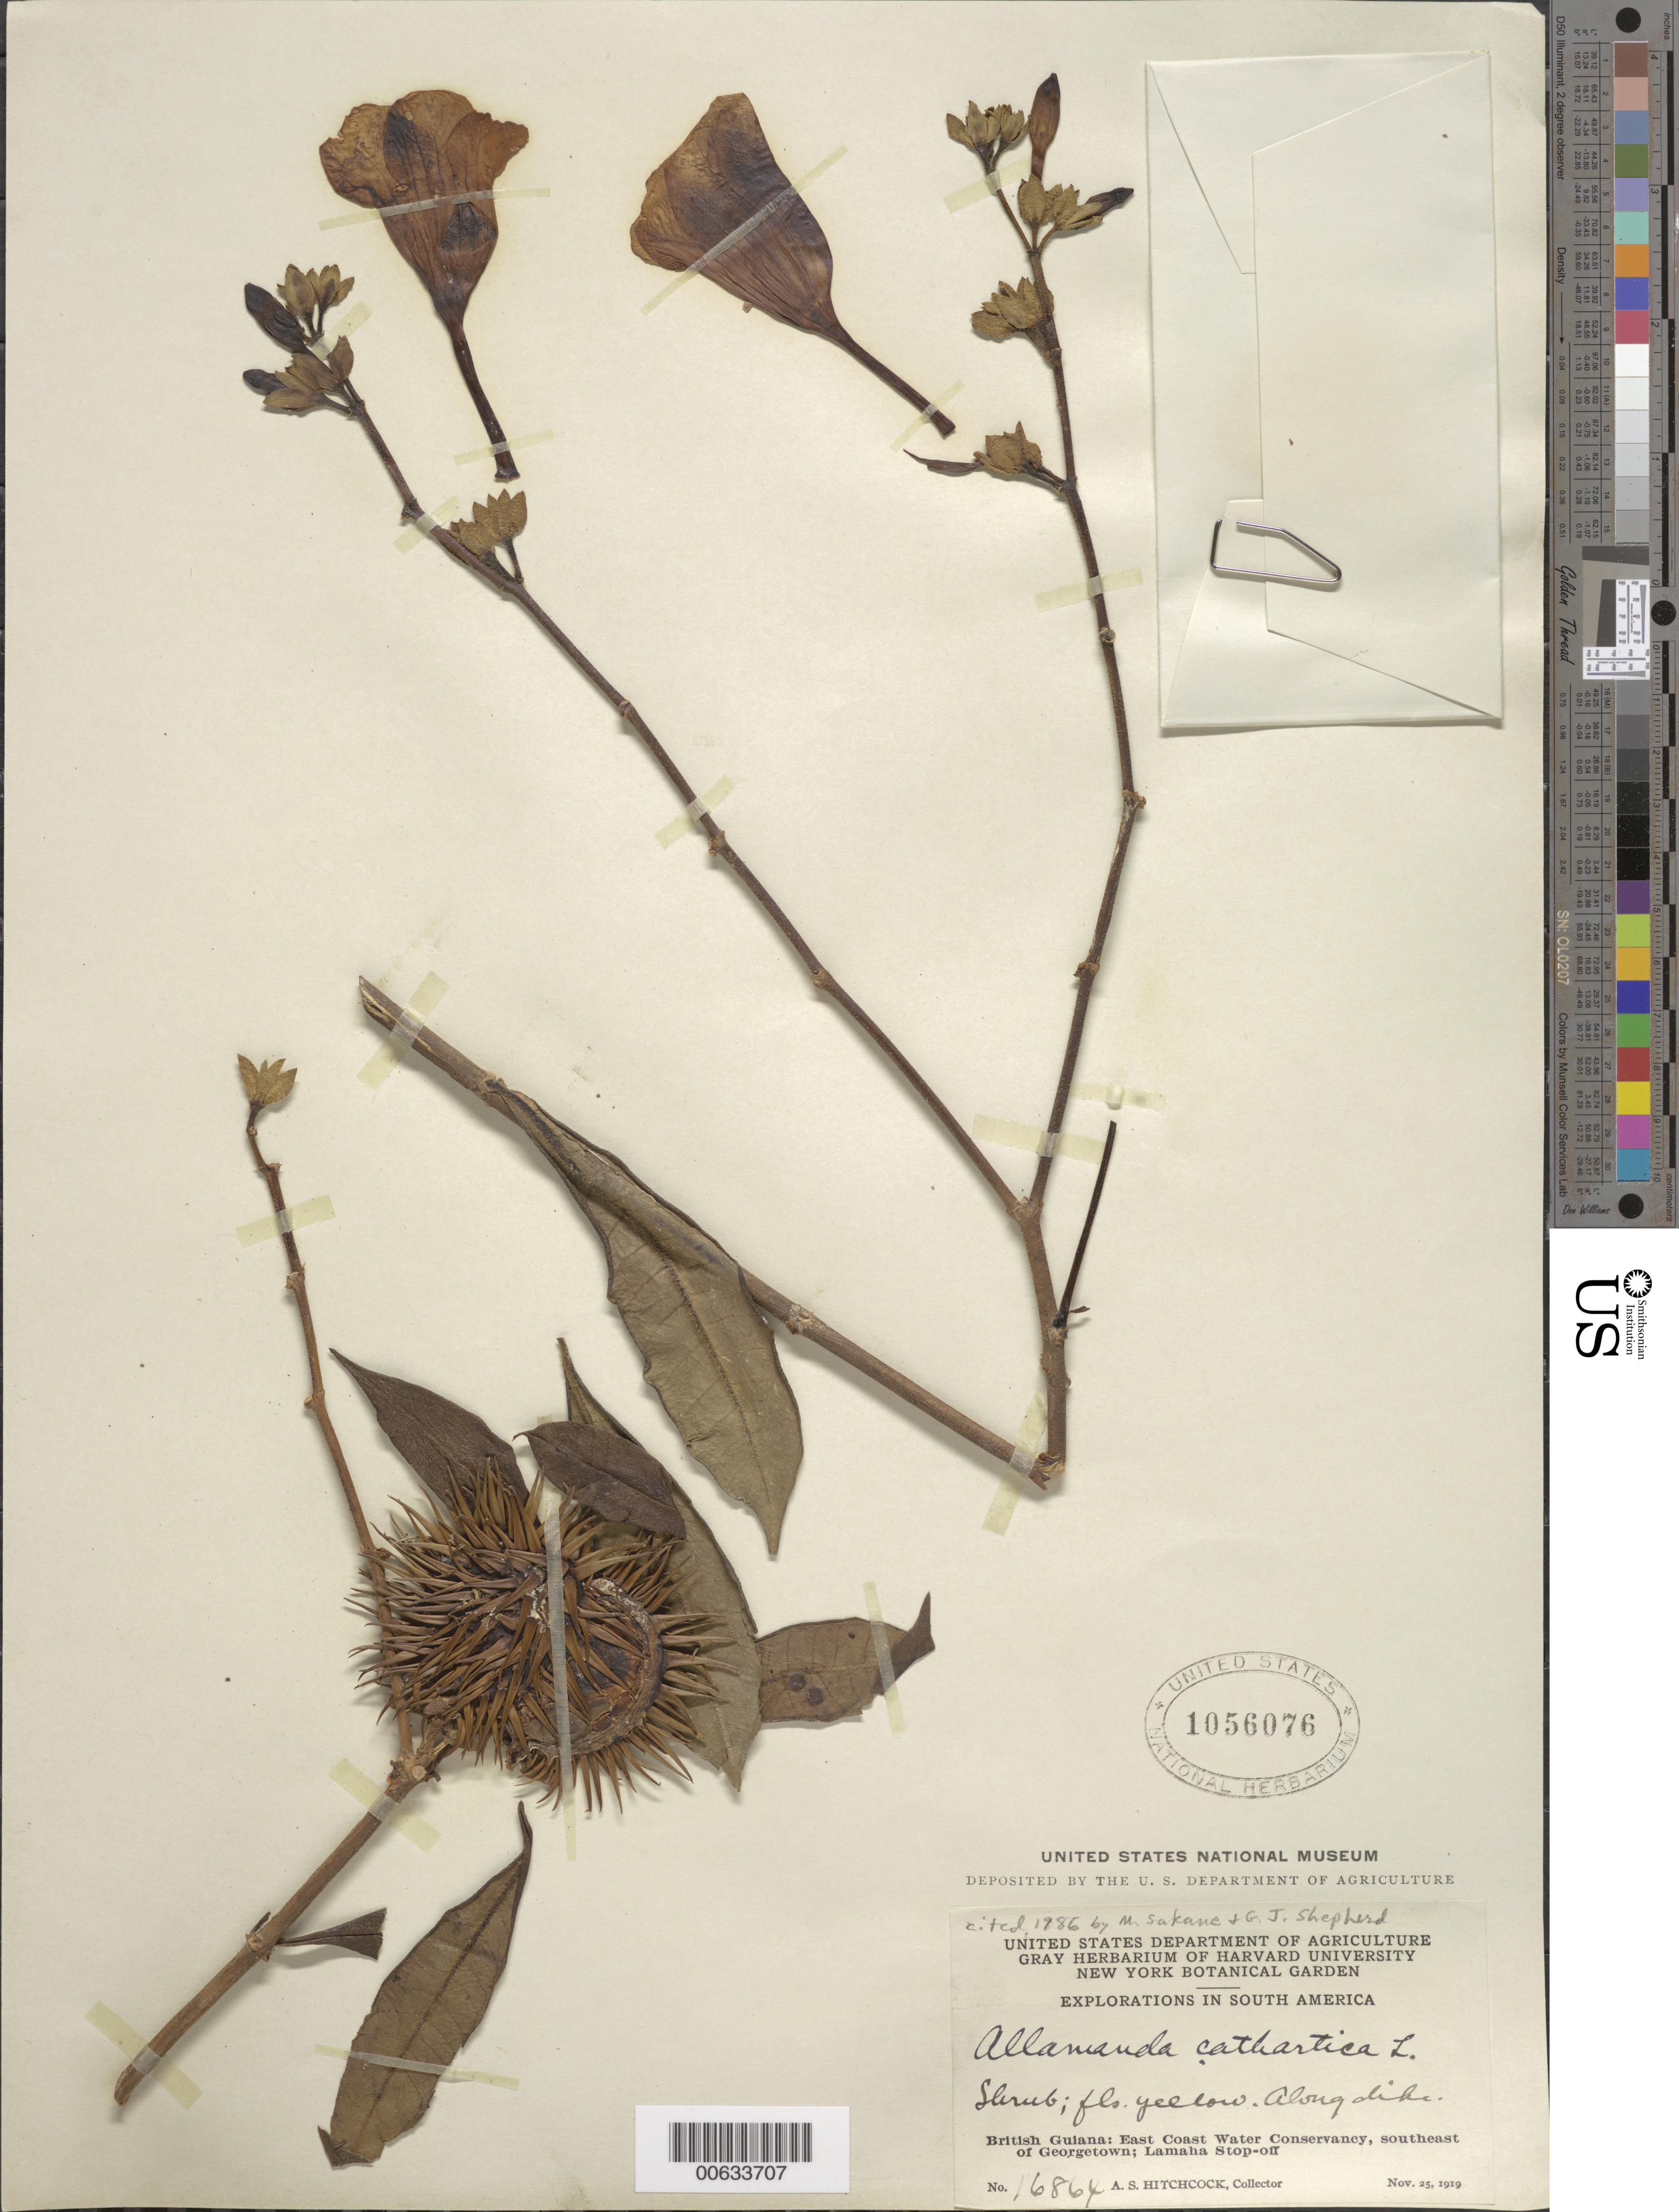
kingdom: Plantae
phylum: Tracheophyta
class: Magnoliopsida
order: Gentianales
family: Apocynaceae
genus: Allamanda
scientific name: Allamanda cathartica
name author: L.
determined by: Sakane, M.; Shepherd, G. J.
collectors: A. S. Hitchcock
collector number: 16864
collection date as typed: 25-Nov-19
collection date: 1919-11-25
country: Guyana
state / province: Demerara-Mahaica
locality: Lamaha Stop-Off, Georgetown, SE of, East Coast Water Conservancy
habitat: Along dike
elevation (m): -2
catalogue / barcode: US 1056076